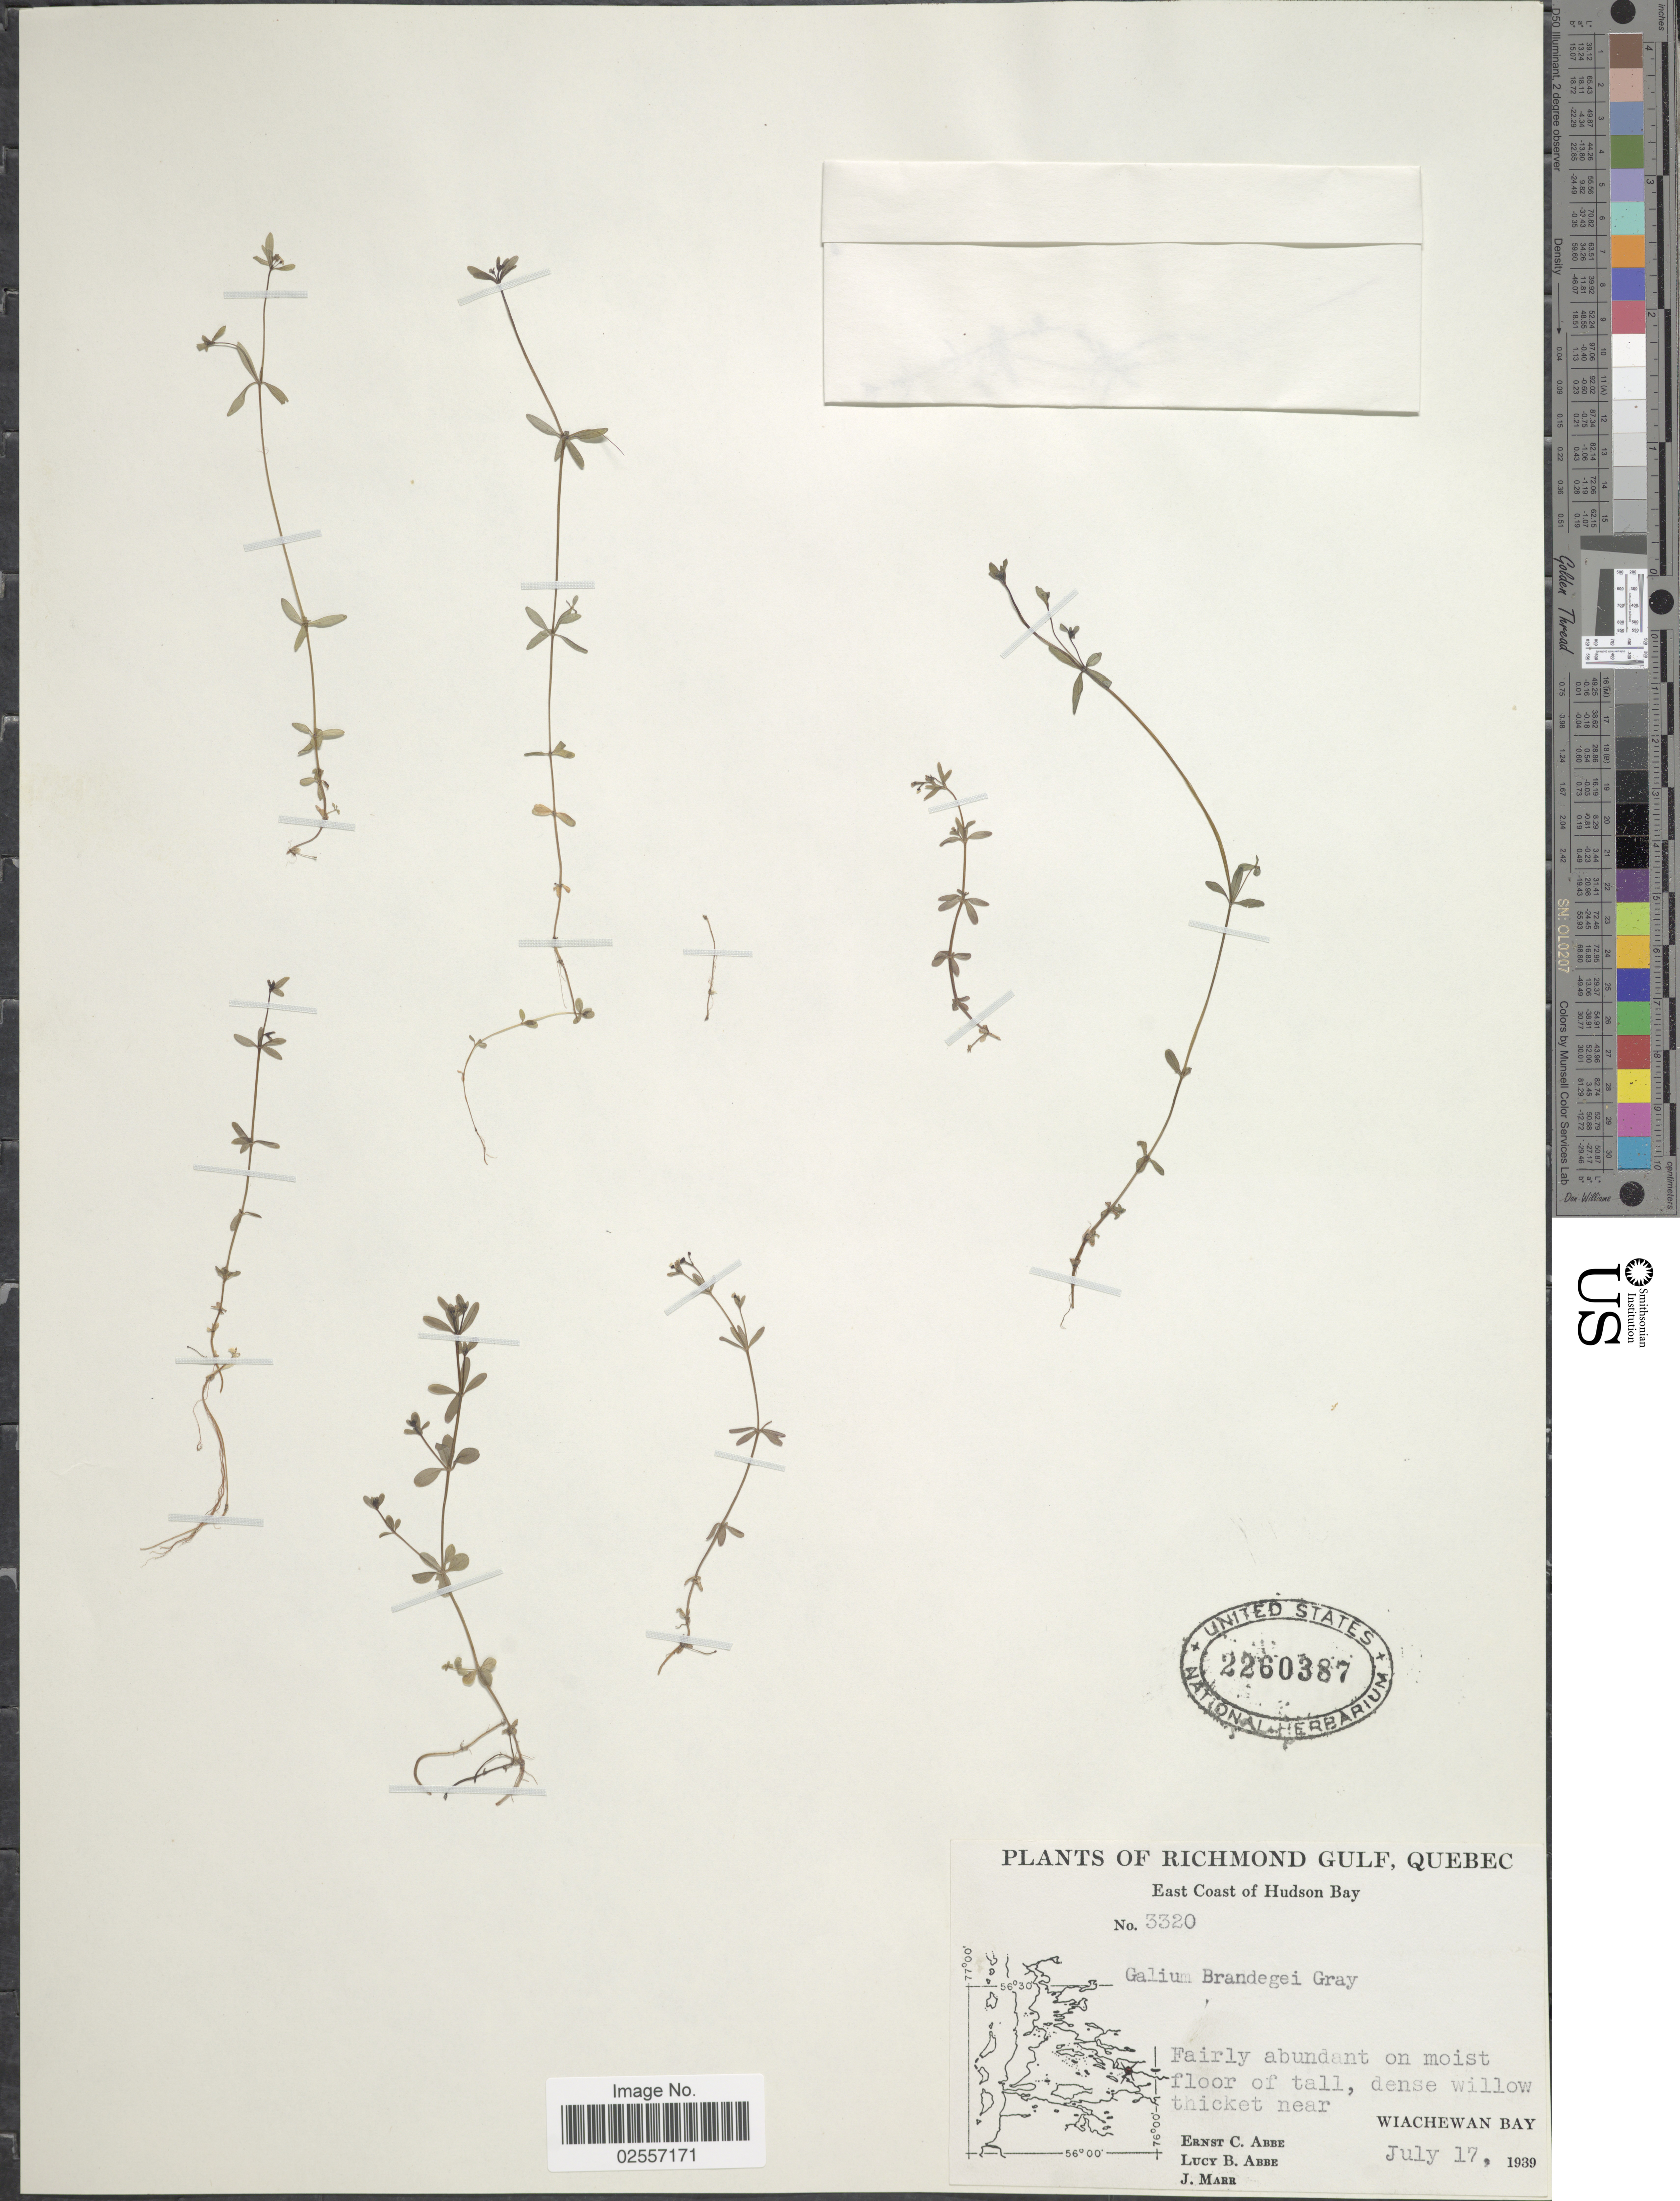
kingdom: Plantae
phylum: Tracheophyta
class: Magnoliopsida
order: Gentianales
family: Rubiaceae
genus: Galium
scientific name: Galium brandegeei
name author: A. Gray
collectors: E. C. Abbe, L. B. Abbe & J. Marr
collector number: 3320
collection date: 1939-07-17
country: Canada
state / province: Quebec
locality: Richmond Gulf, East Coast of Hudson Bay. near Wiachewan Bay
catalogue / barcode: US 2260387